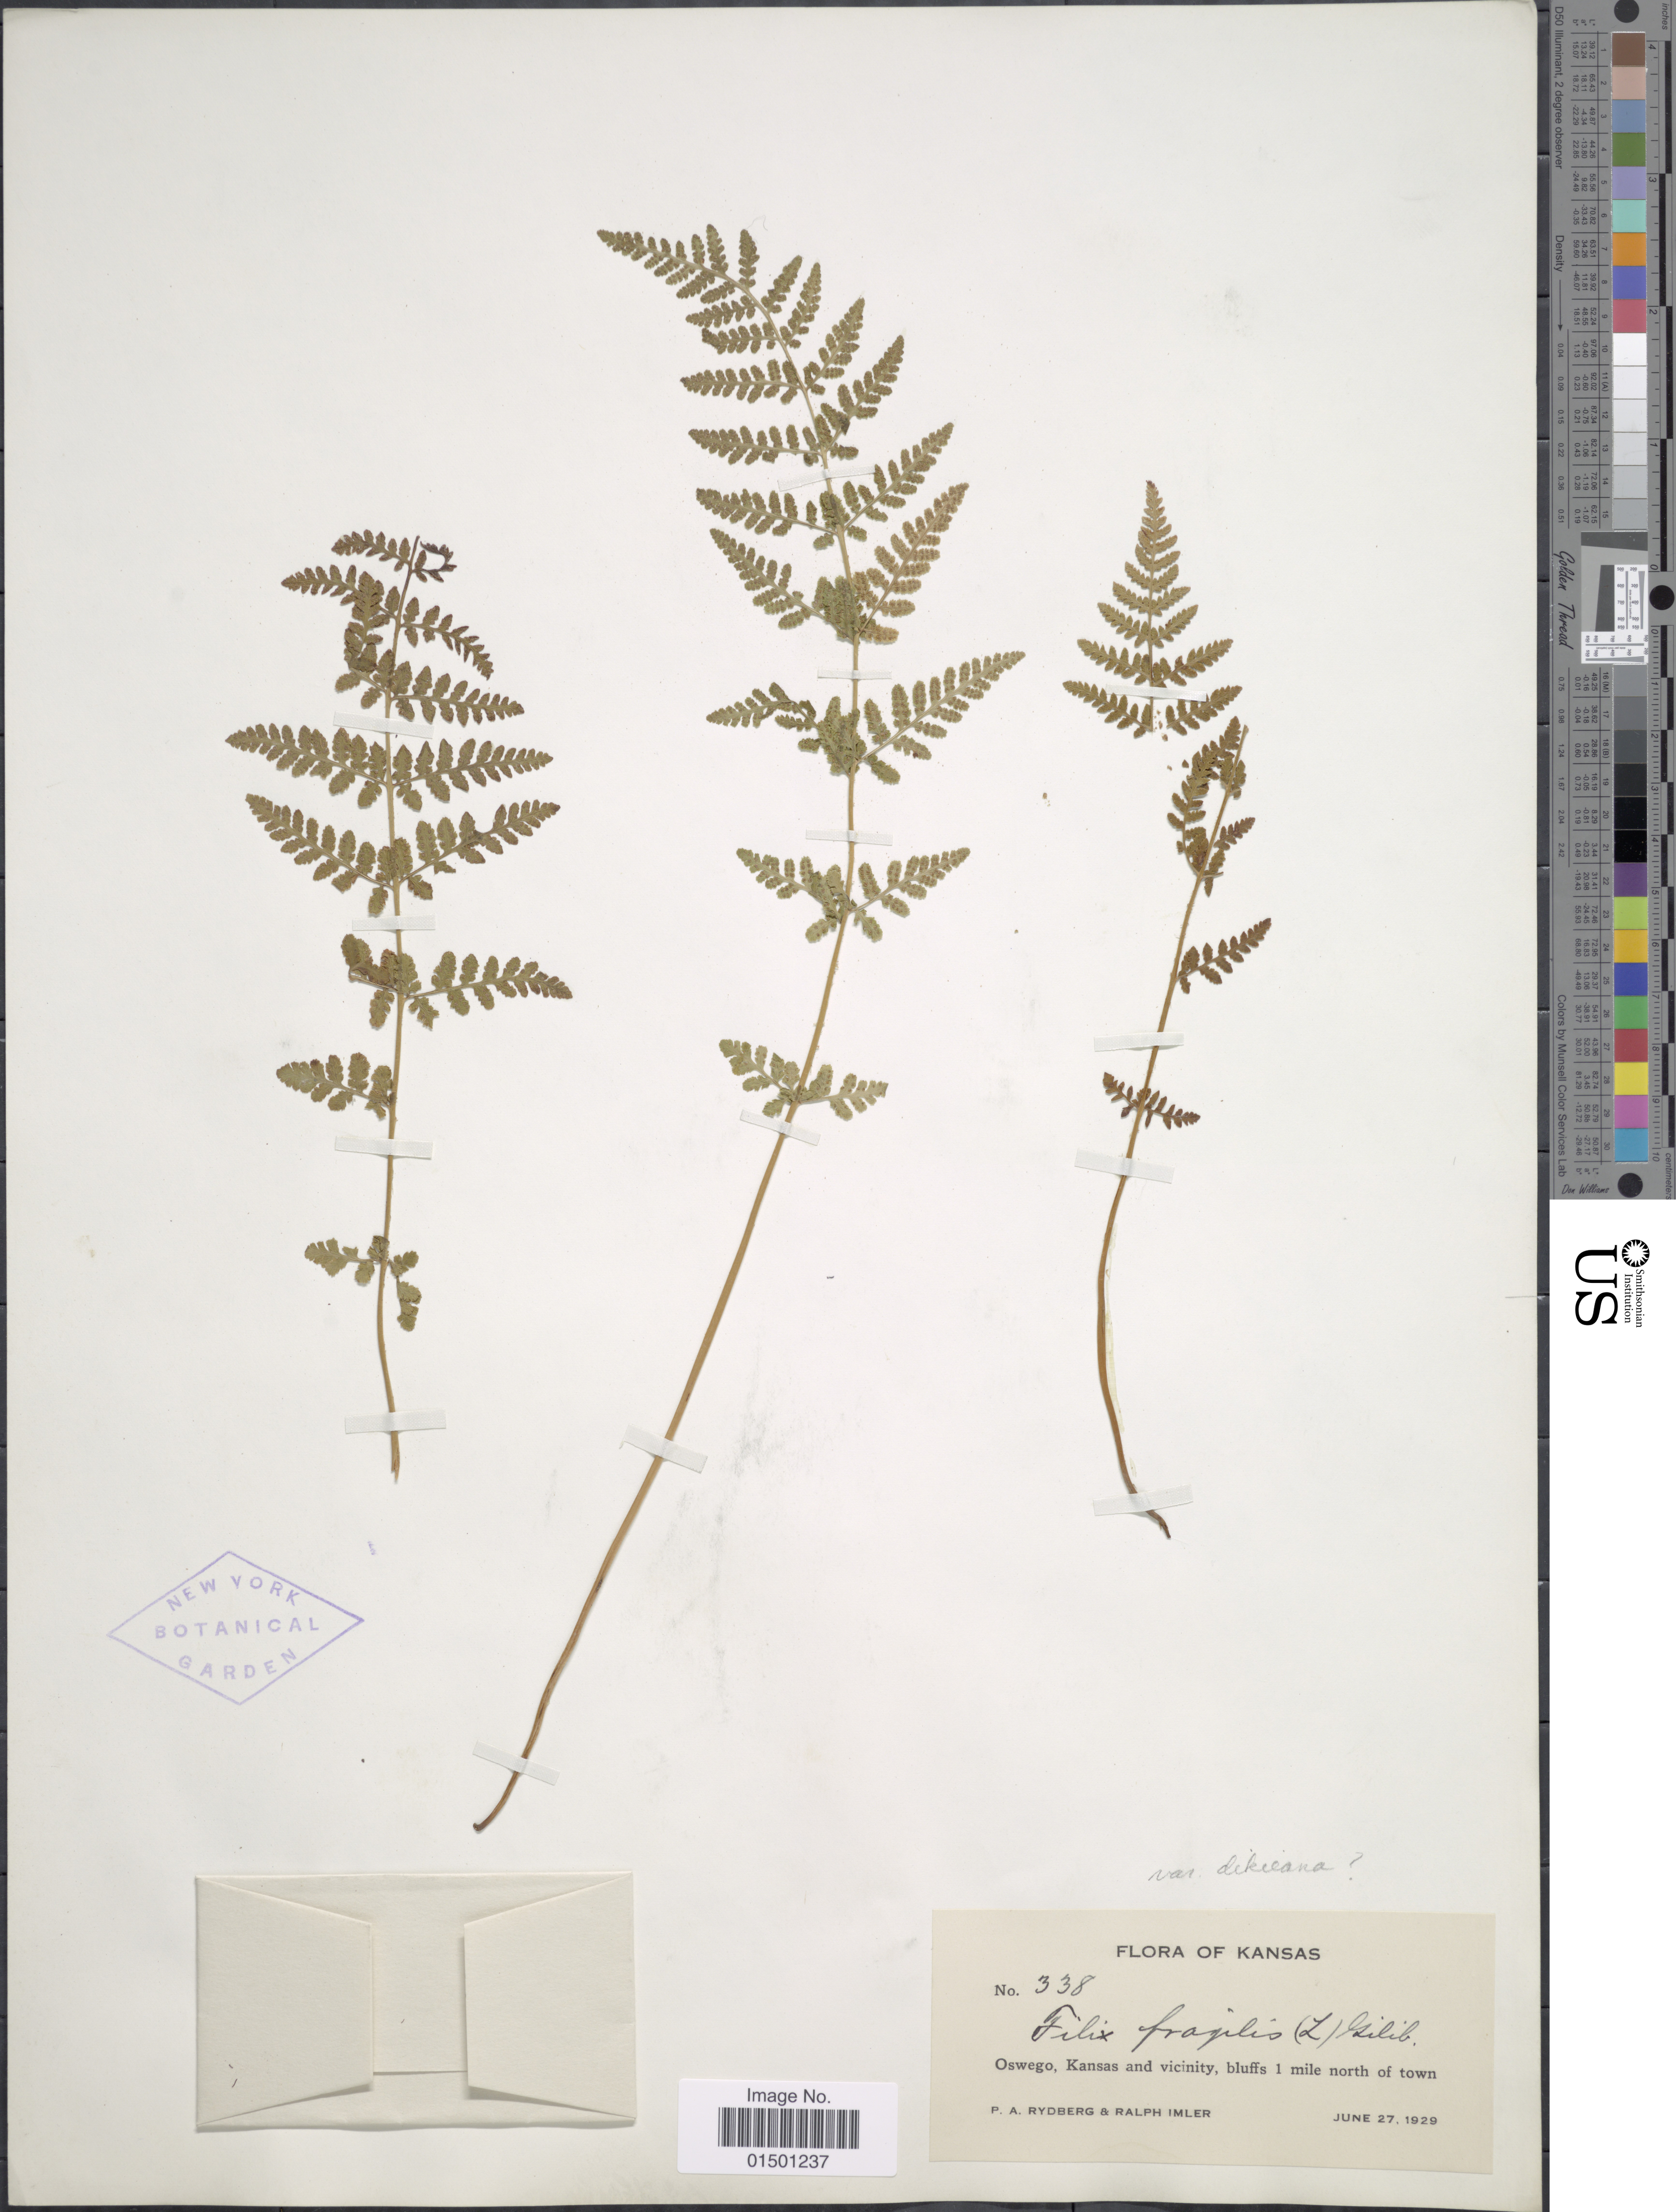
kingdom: Plantae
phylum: Tracheophyta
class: Polypodiopsida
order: Polypodiales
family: Cystopteridaceae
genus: Cystopteris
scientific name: Cystopteris fragilis var. dickieana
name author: B. Boivin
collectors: P. A. Rydberg & R. Imler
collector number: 338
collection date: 1929-06-27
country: United States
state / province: Kansas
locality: Oswego, Kansas and vicinity, bluffs 1 mile north of town